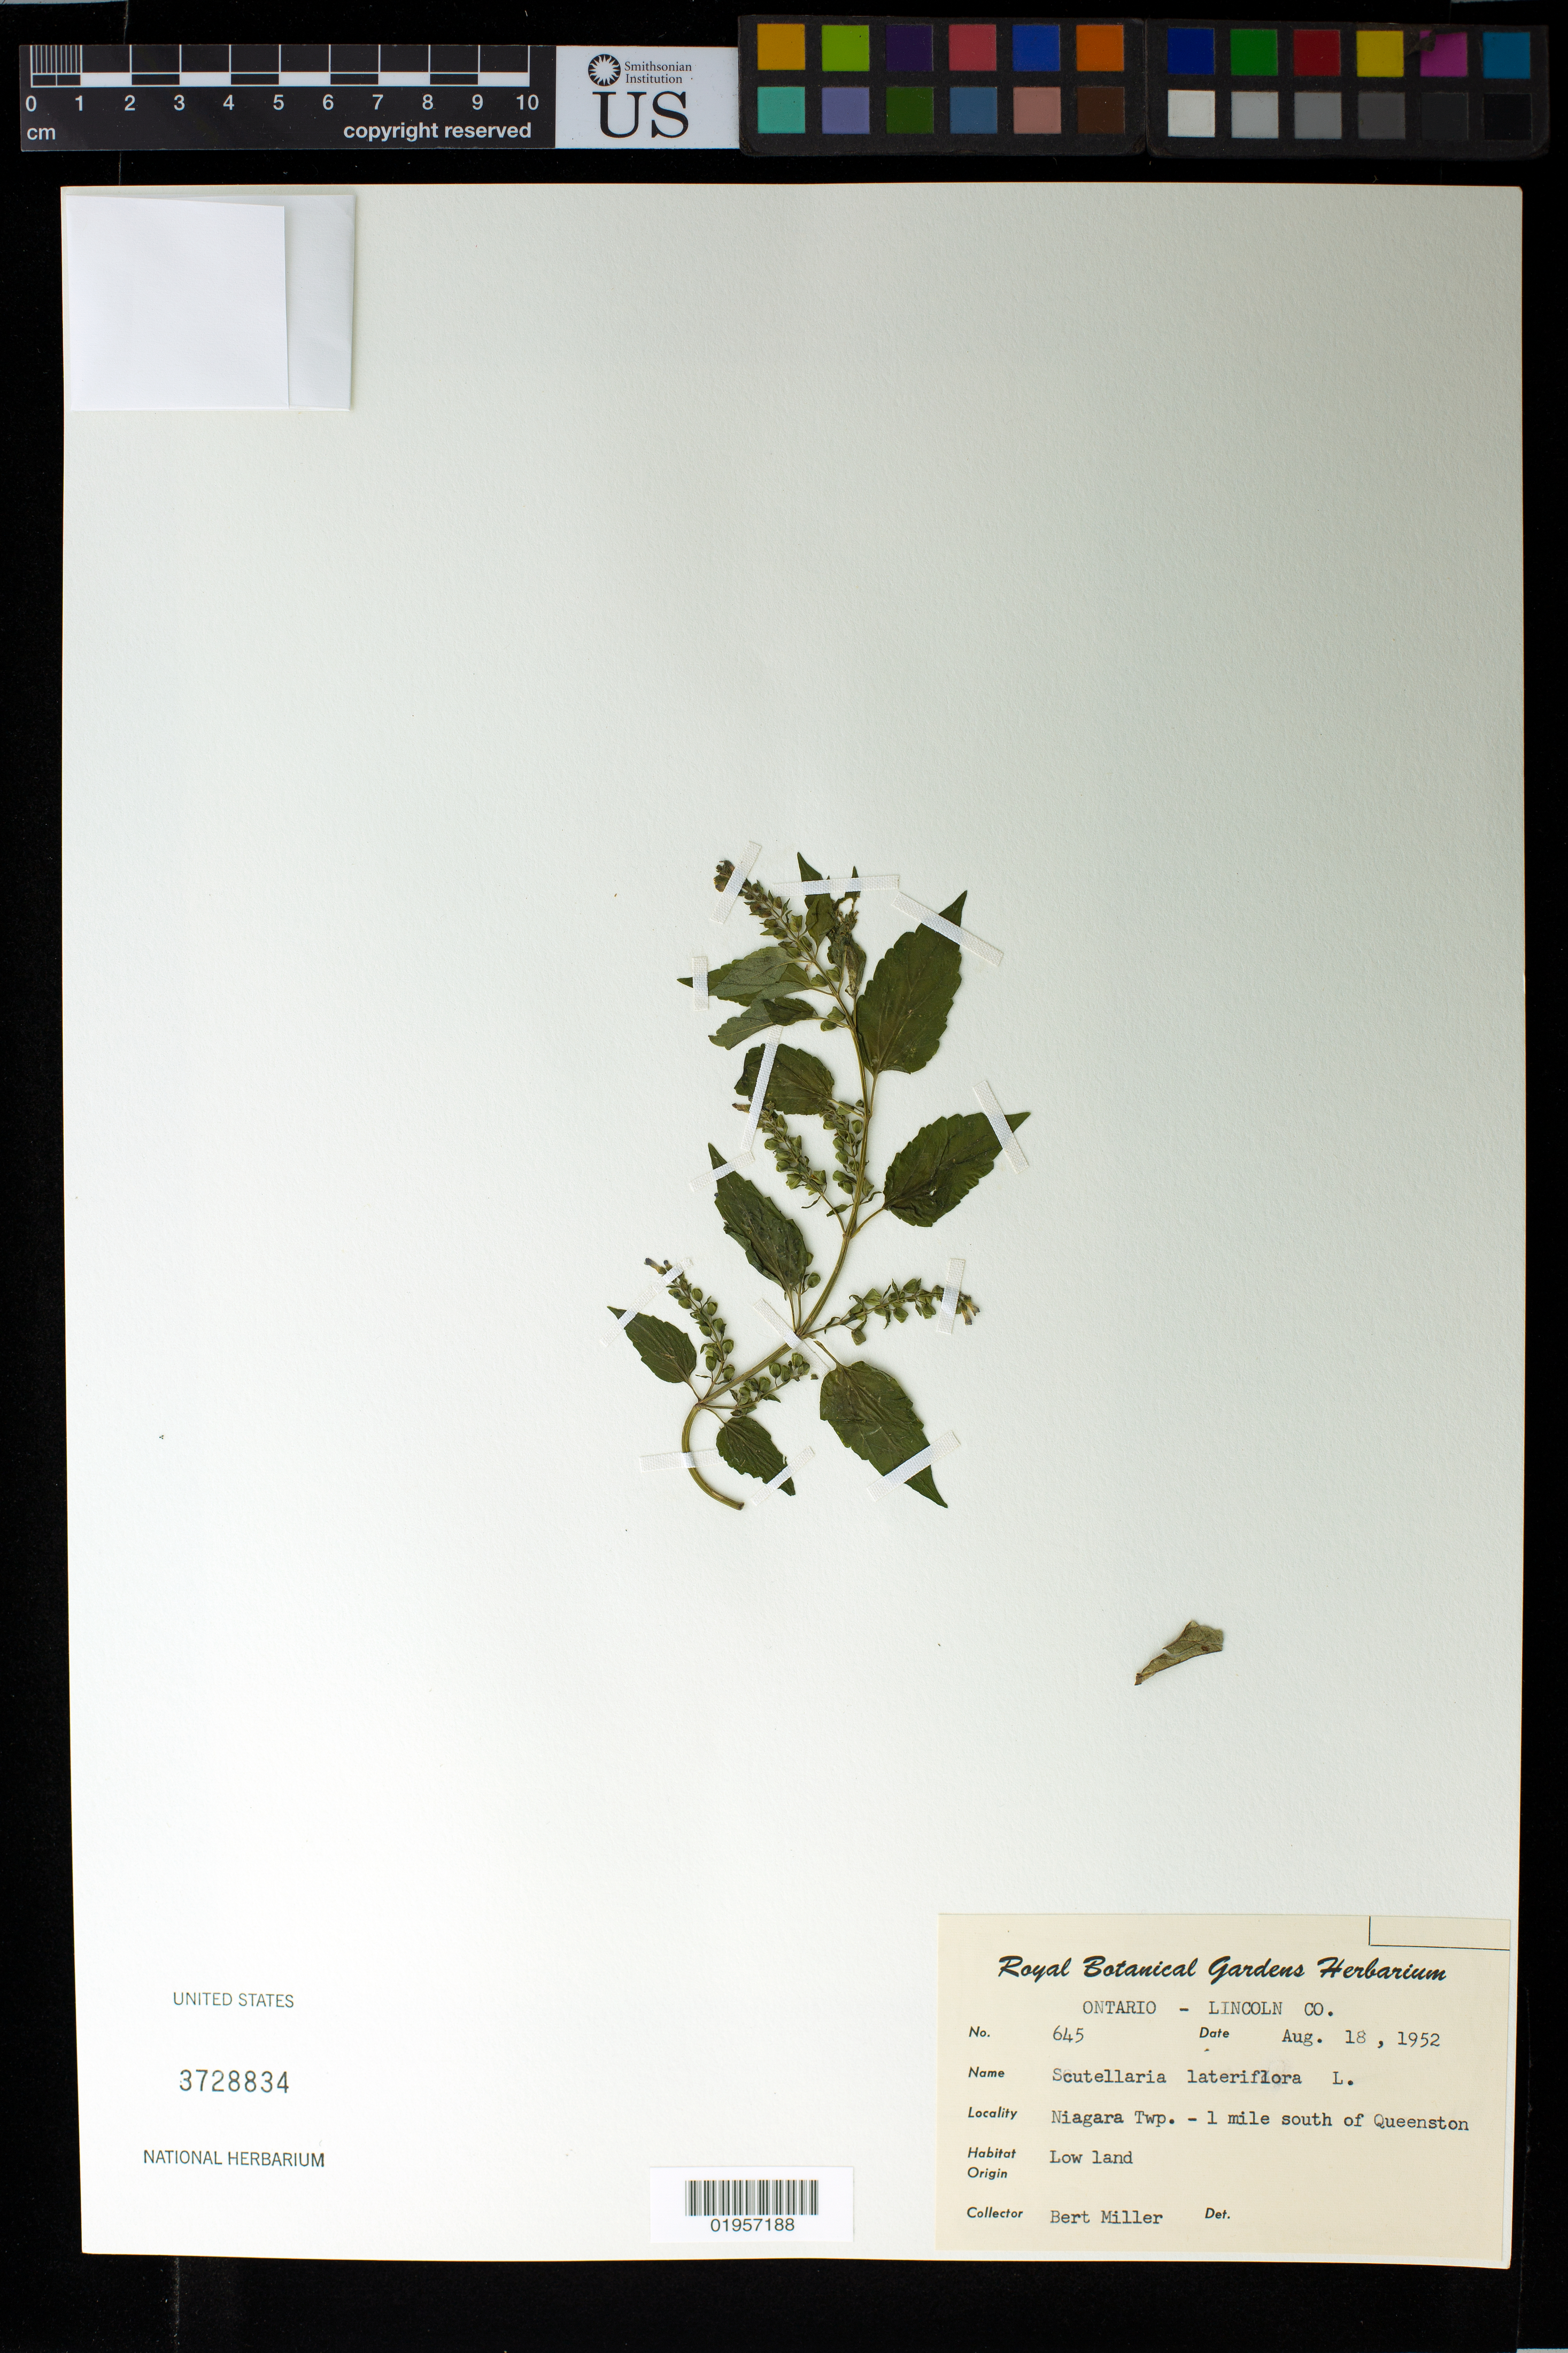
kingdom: Plantae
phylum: Tracheophyta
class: Magnoliopsida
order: Lamiales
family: Lamiaceae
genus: Scutellaria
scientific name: Scutellaria lateriflora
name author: L.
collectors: B. Miller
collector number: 645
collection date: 1952-08-18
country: Canada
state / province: Ontario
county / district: Lincoln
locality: Niagara Twp., 1 mi. S of Queenston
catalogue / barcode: US 3728834